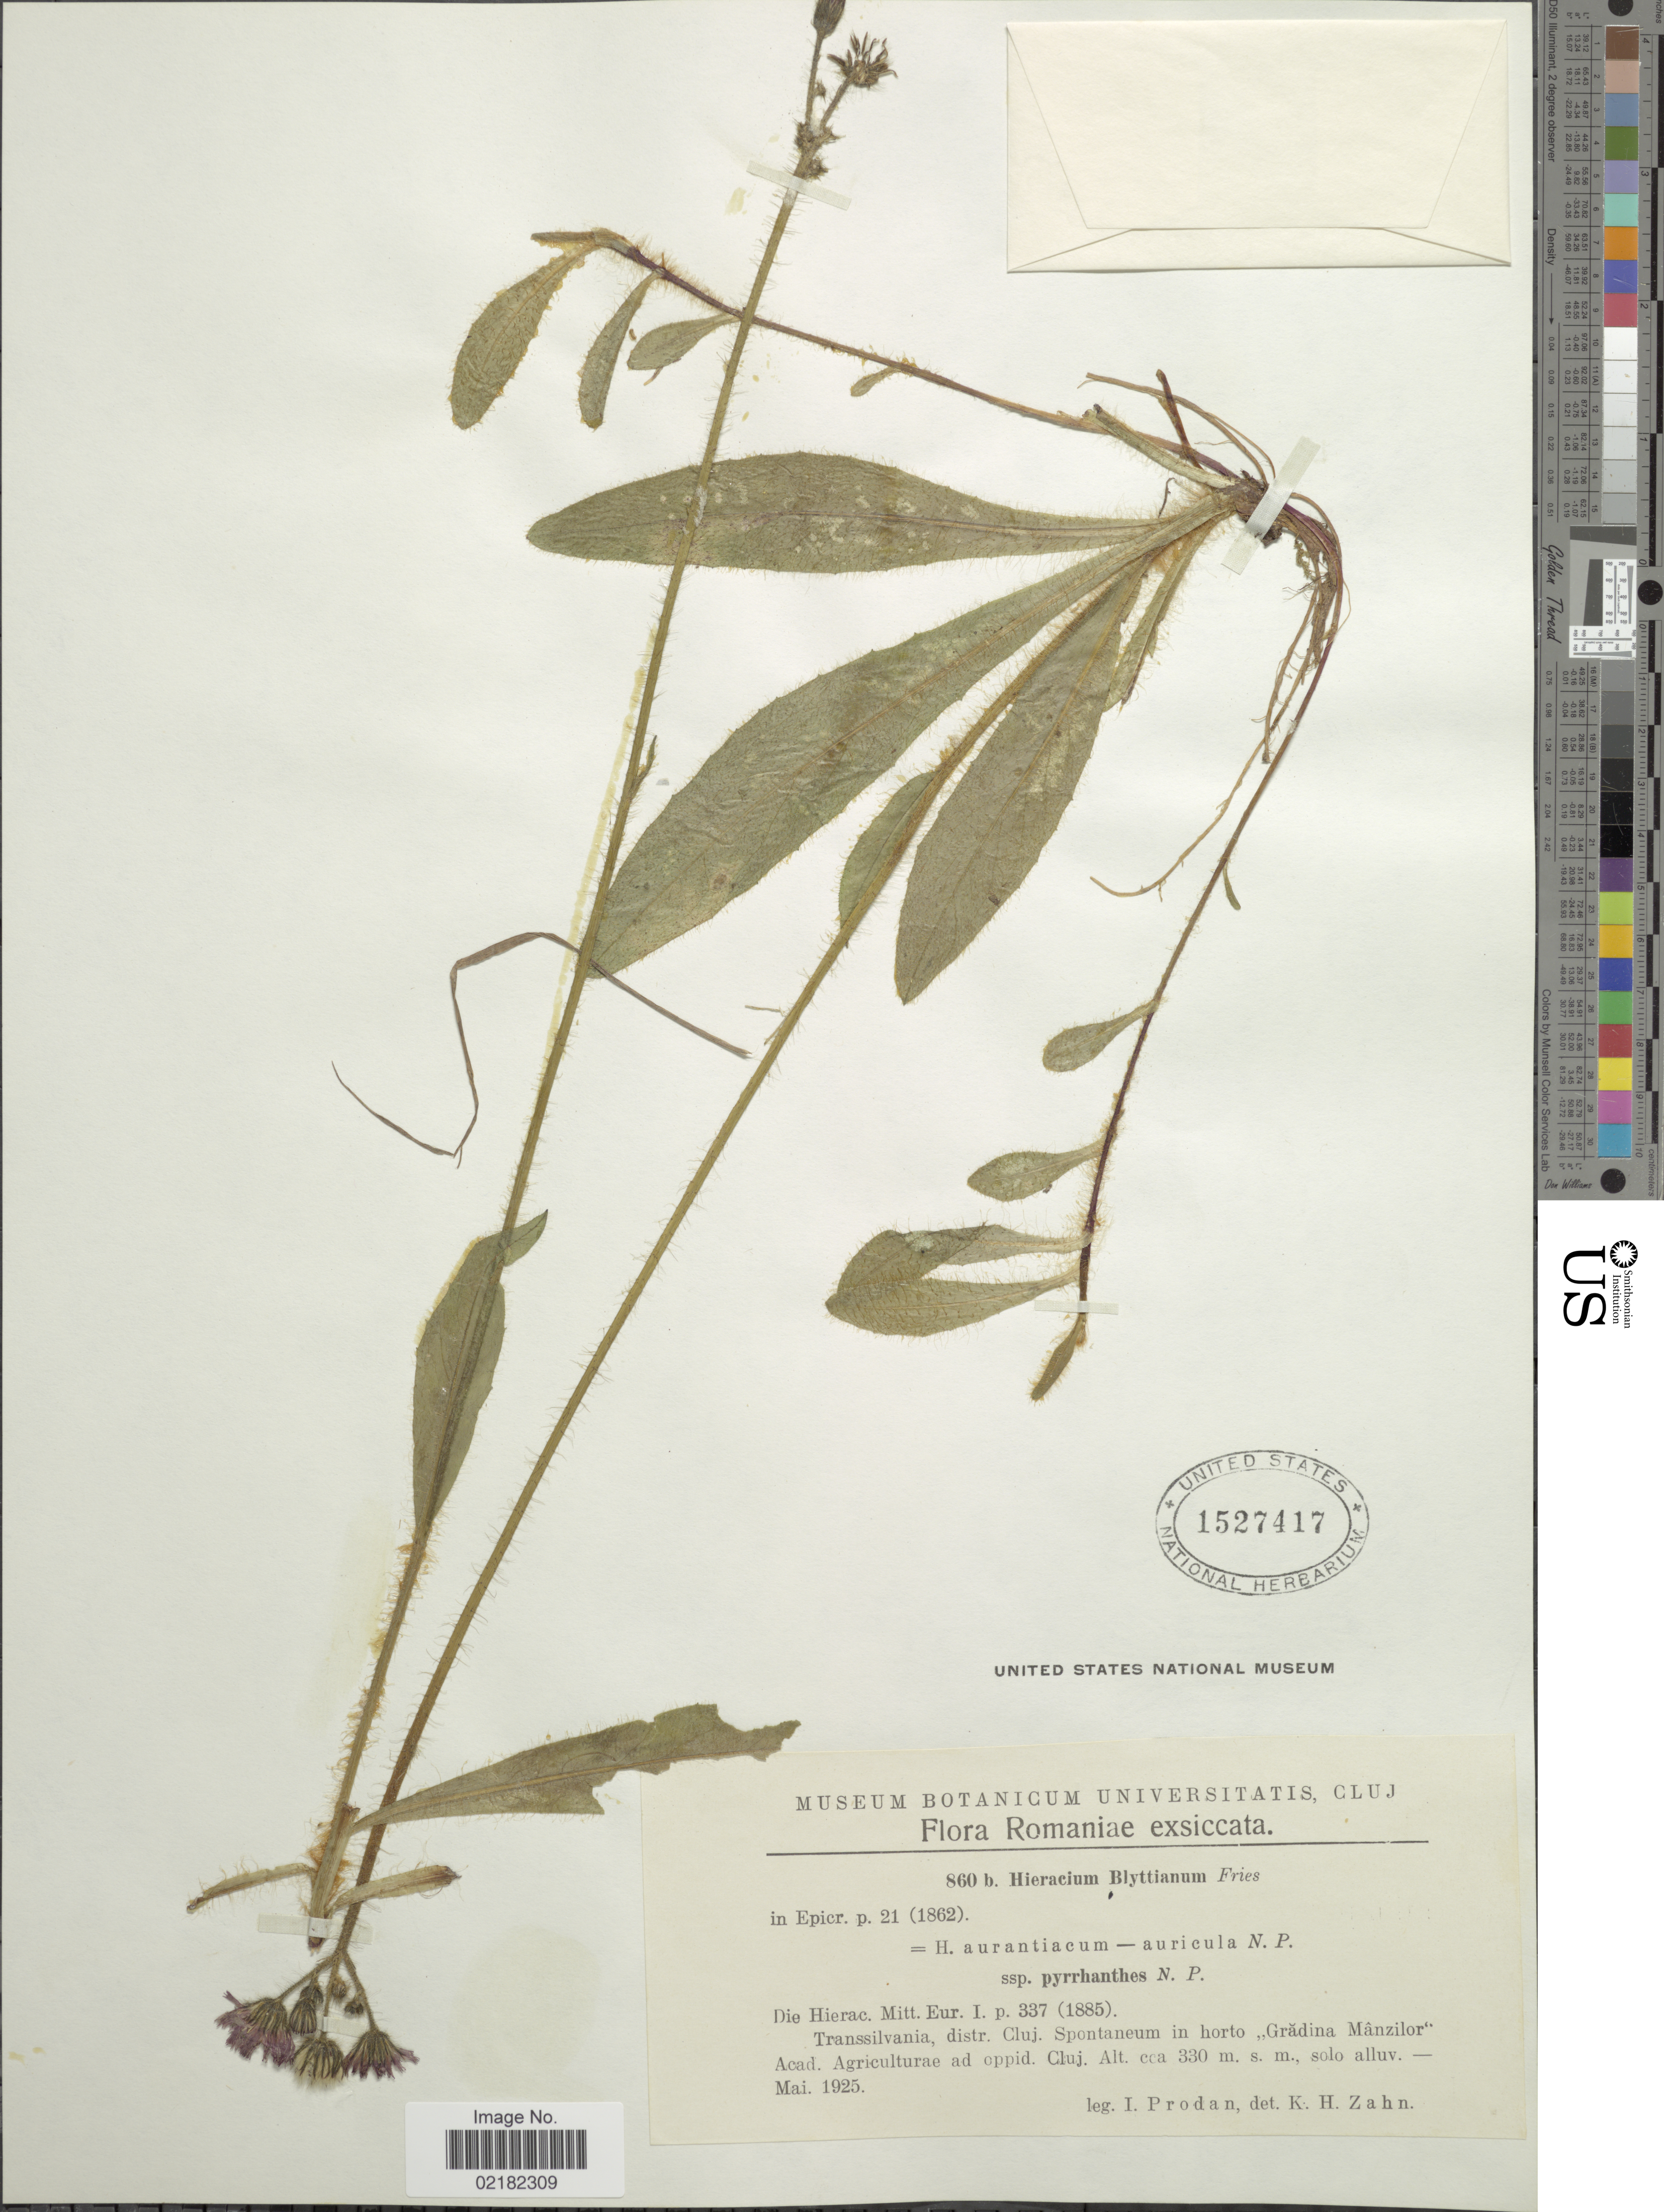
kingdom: Plantae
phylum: Tracheophyta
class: Magnoliopsida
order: Asterales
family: Asteraceae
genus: Pilosella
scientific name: Pilosella blyttiana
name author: (Fr.) F.W. Schultz & Sch. Bip.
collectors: I. Prodán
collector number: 860b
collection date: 1925-05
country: Romania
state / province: Cluj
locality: Romaniae, Transsilvania, Spontaneum in horto "Gradina Manzilor"Acad, Agriculture ad oppid, Cluj.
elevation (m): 330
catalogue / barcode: US 1527417